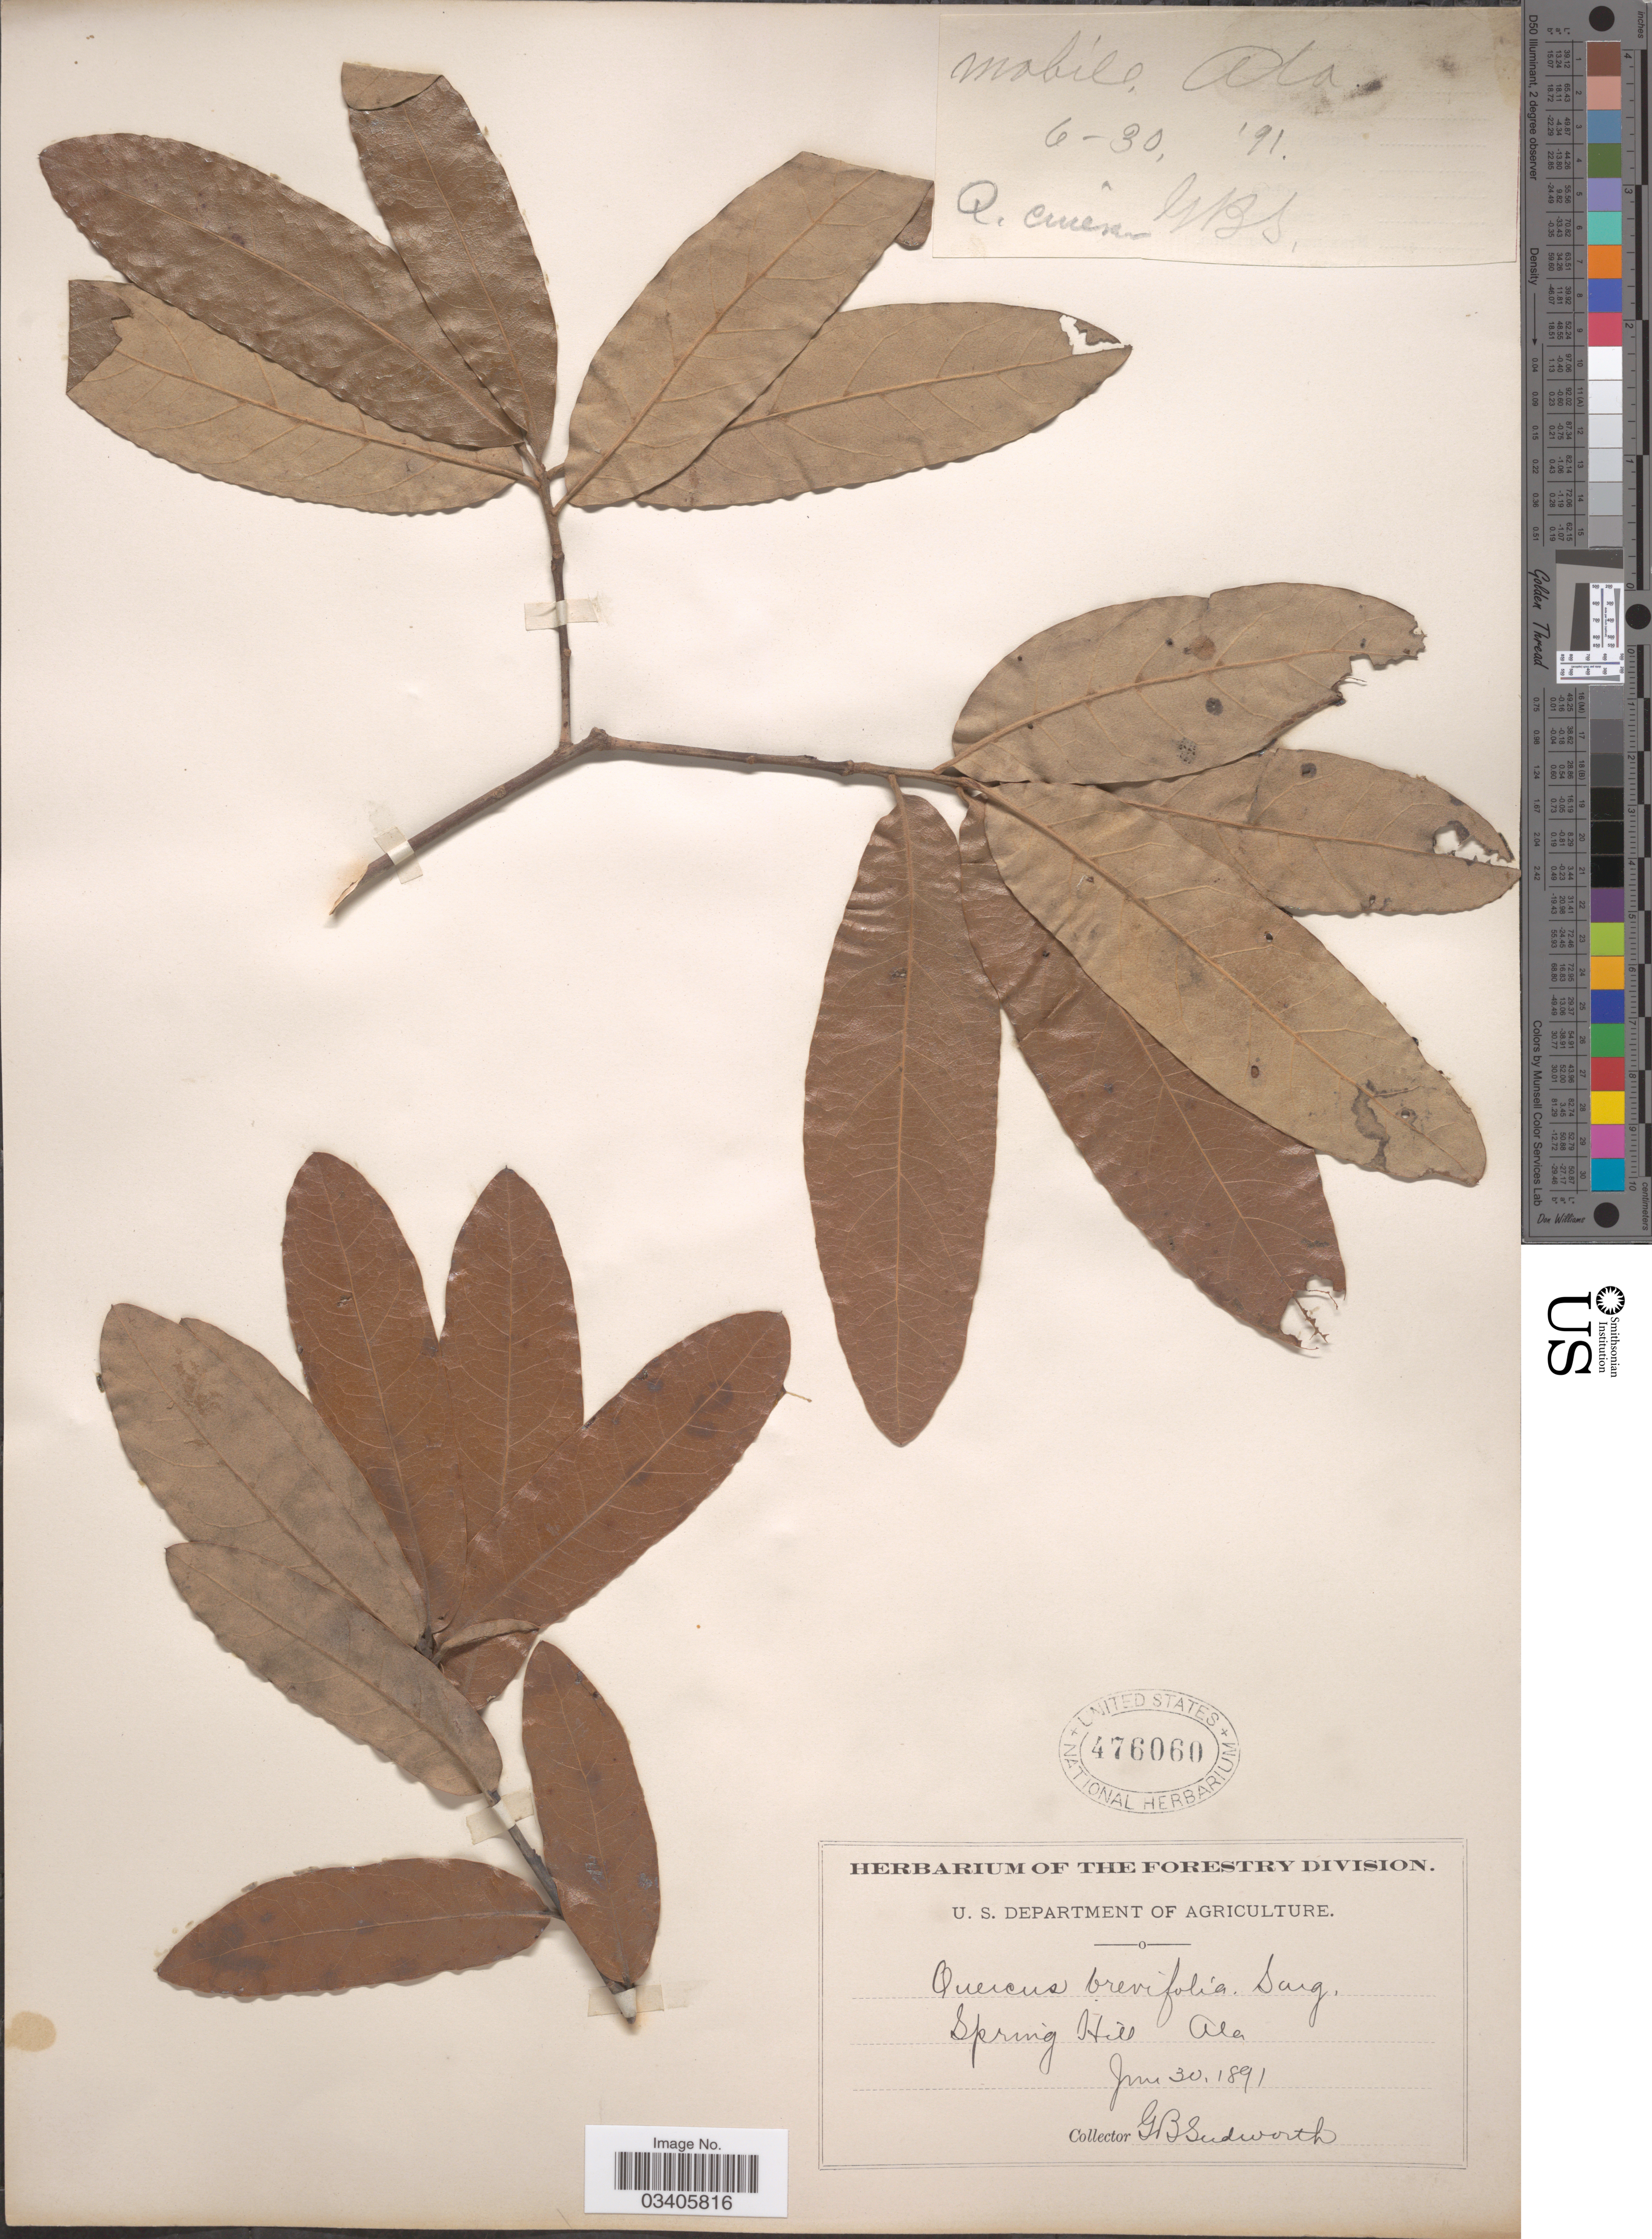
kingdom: Plantae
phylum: Tracheophyta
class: Magnoliopsida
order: Fagales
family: Fagaceae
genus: Quercus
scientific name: Quercus incana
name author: W. Bartram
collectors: G. B. Sudworth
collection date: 1891-06-30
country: United States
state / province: Alabama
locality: Spring Hill.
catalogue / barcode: US 476060